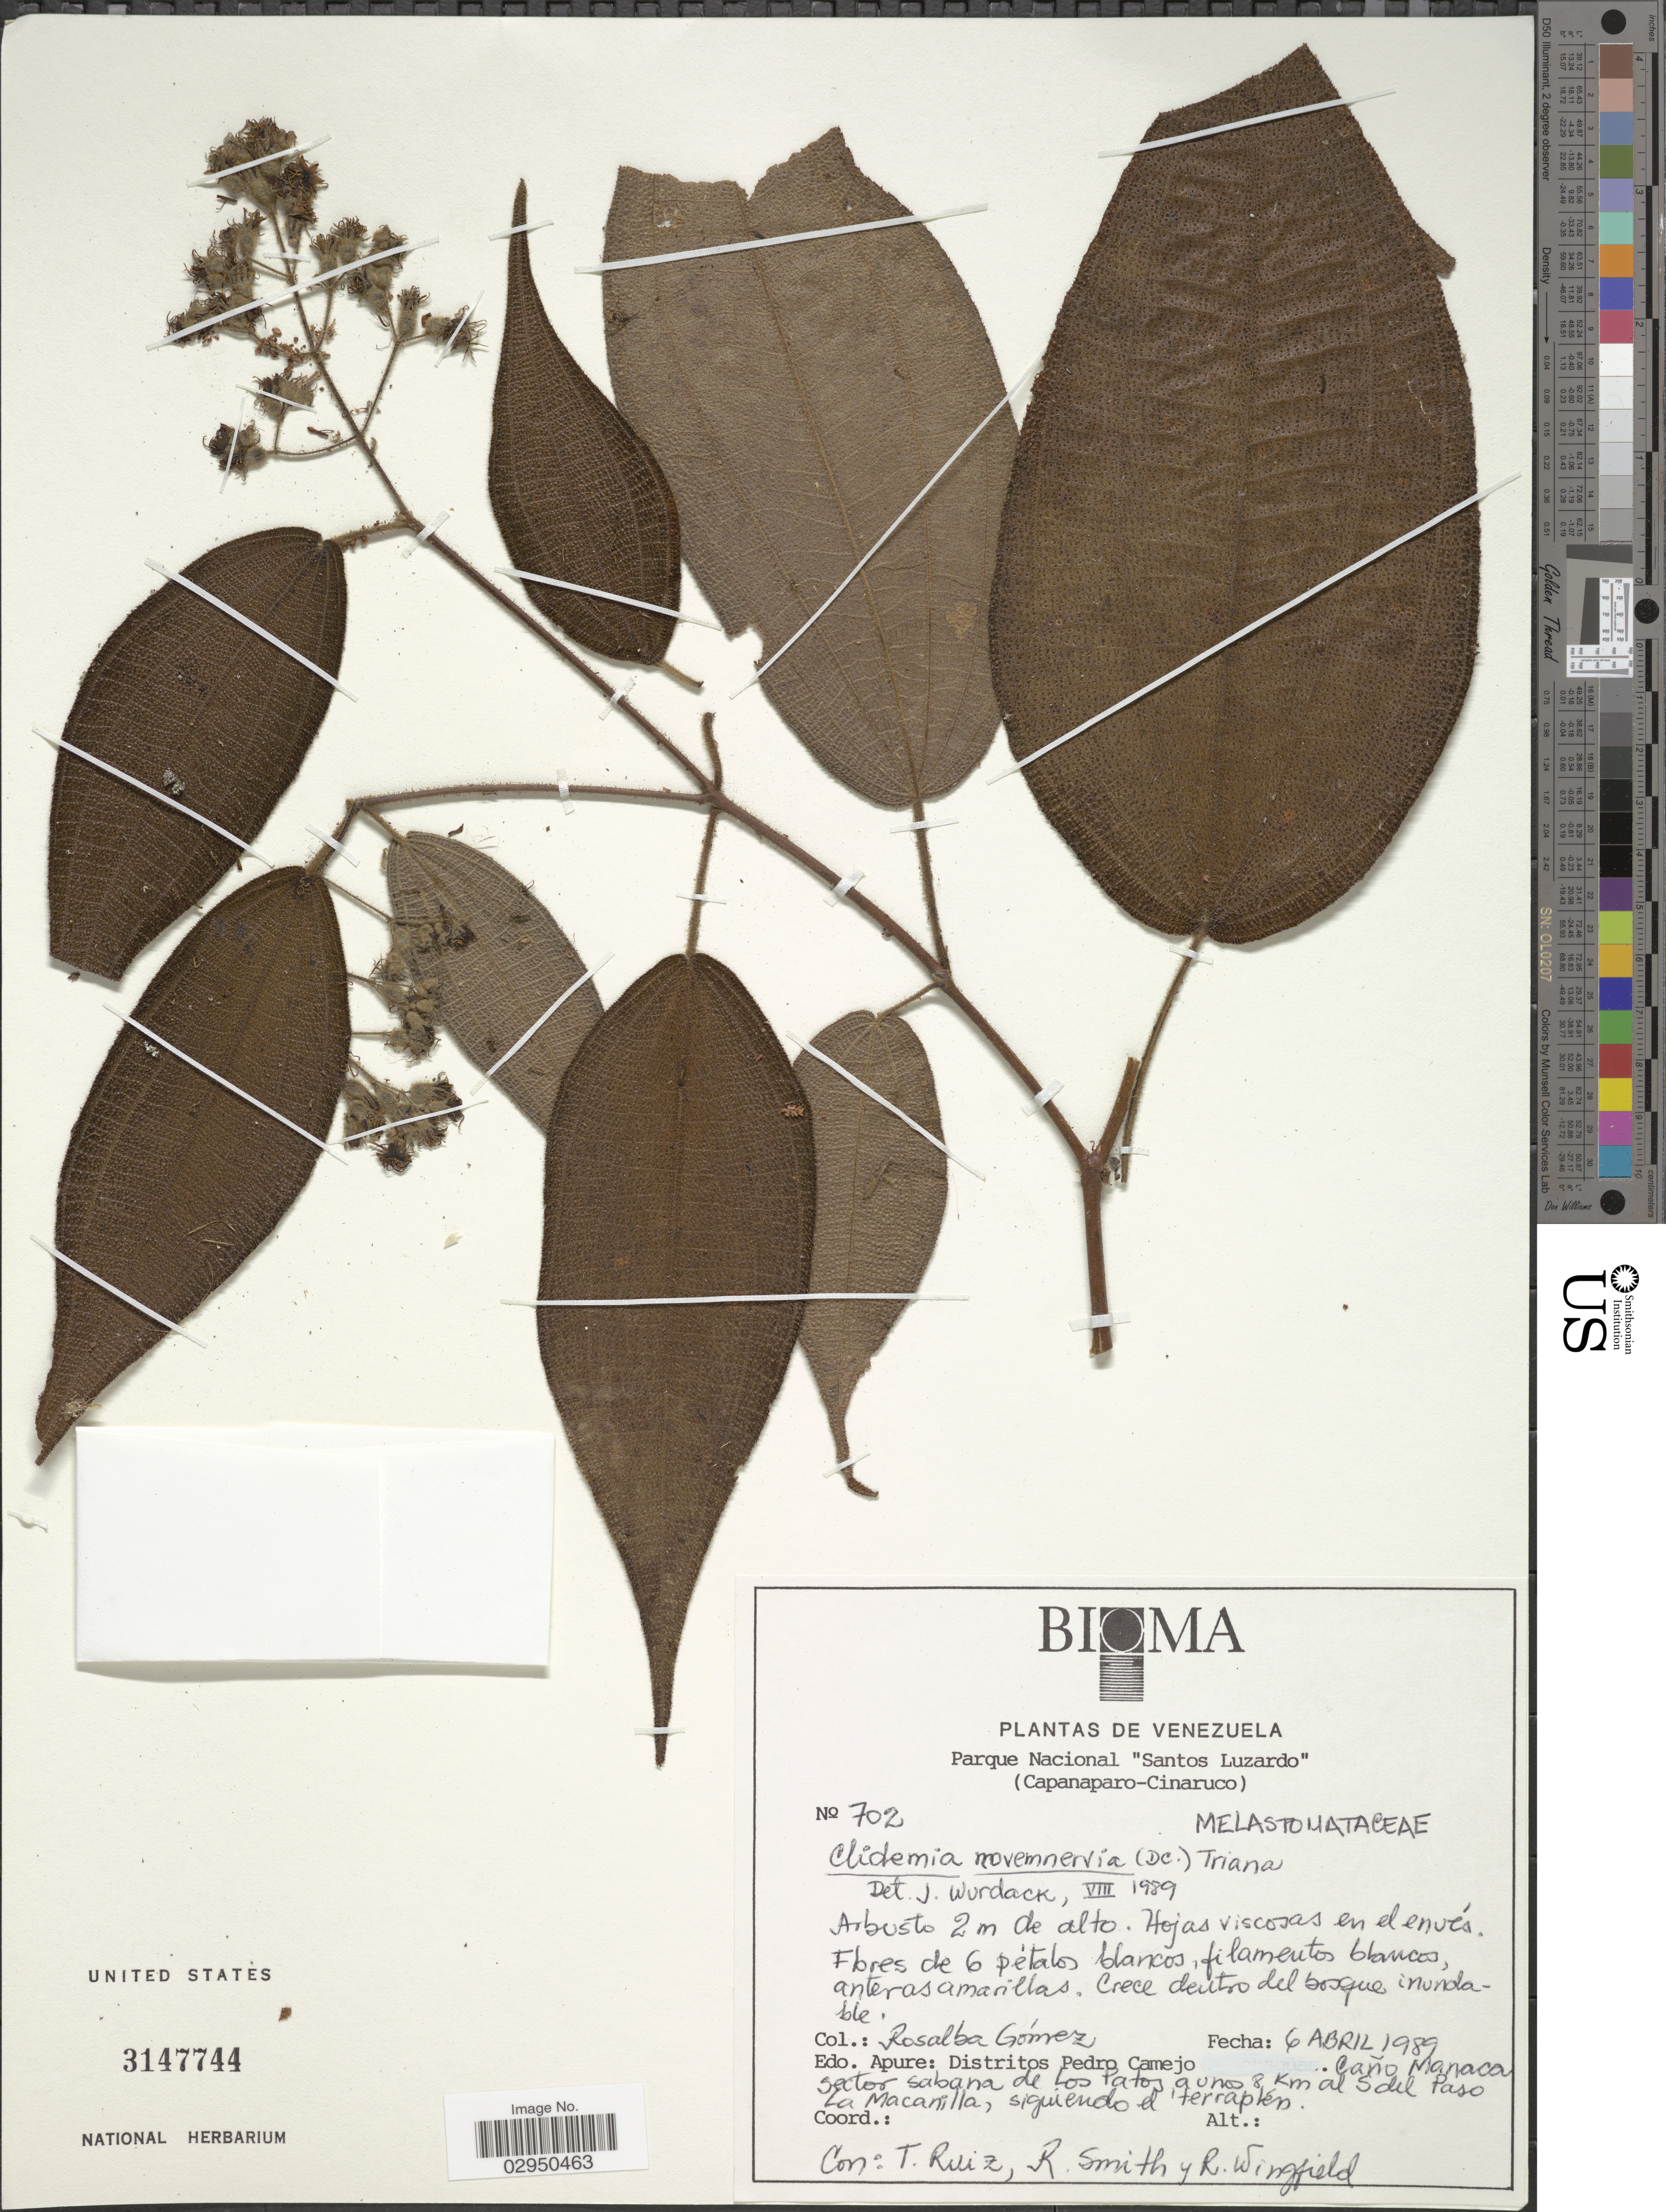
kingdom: Plantae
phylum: Tracheophyta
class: Magnoliopsida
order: Myrtales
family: Melastomataceae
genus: Clidemia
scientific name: Clidemia novemnervia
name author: (DC.) Triana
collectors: R. Gómez, T. Ruíz, R. Smith & R. Wingfield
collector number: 702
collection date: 1989-04-06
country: Venezuela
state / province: Apure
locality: Distritos Pedro Camejo. Cano Manaca sector sabana de Los Patos, a unos 8 km al S del Paso La Macanilla, siguiendo el terraplen.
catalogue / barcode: US 3147744